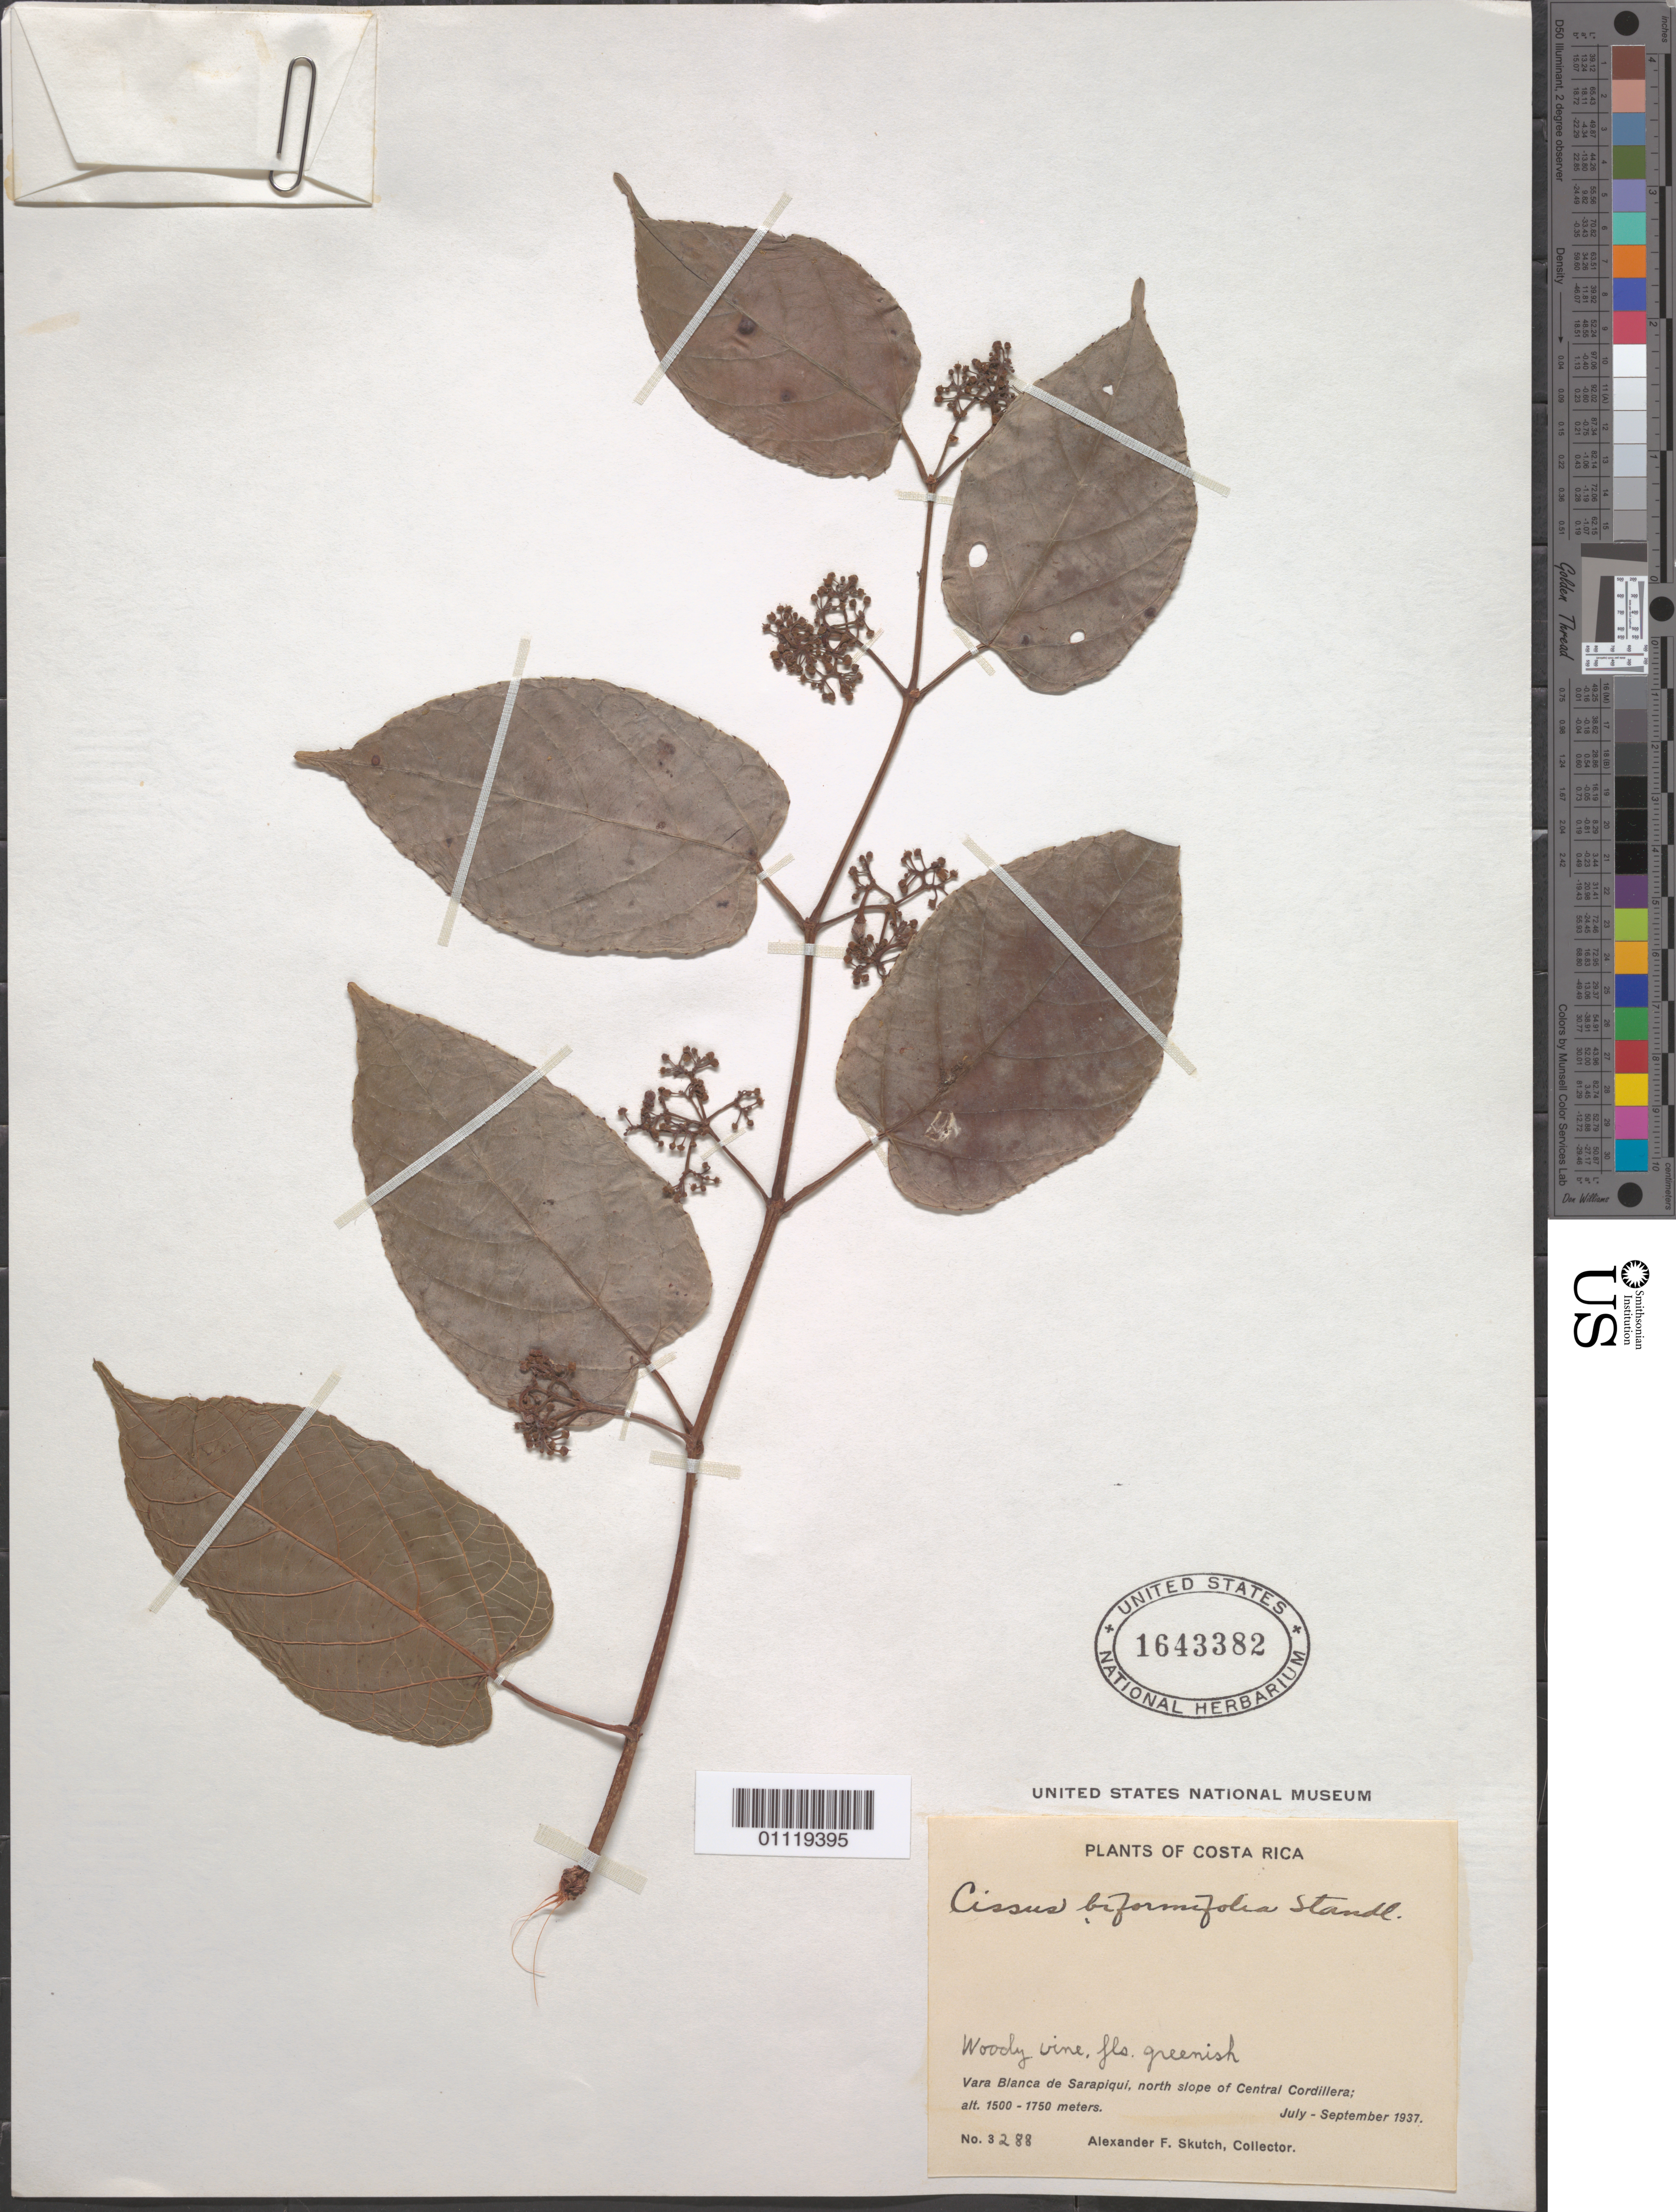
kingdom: Plantae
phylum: Tracheophyta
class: Magnoliopsida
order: Vitales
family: Vitaceae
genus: Cissus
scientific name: Cissus biformifolia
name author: Standl.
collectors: A. F. Skutch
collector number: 3288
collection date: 1937-07/1937-09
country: Costa Rica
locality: Vara Blanca de Sarapiqui, N slope of Central Cordillera.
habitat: Woody vine.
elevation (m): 1500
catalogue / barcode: US 1643382